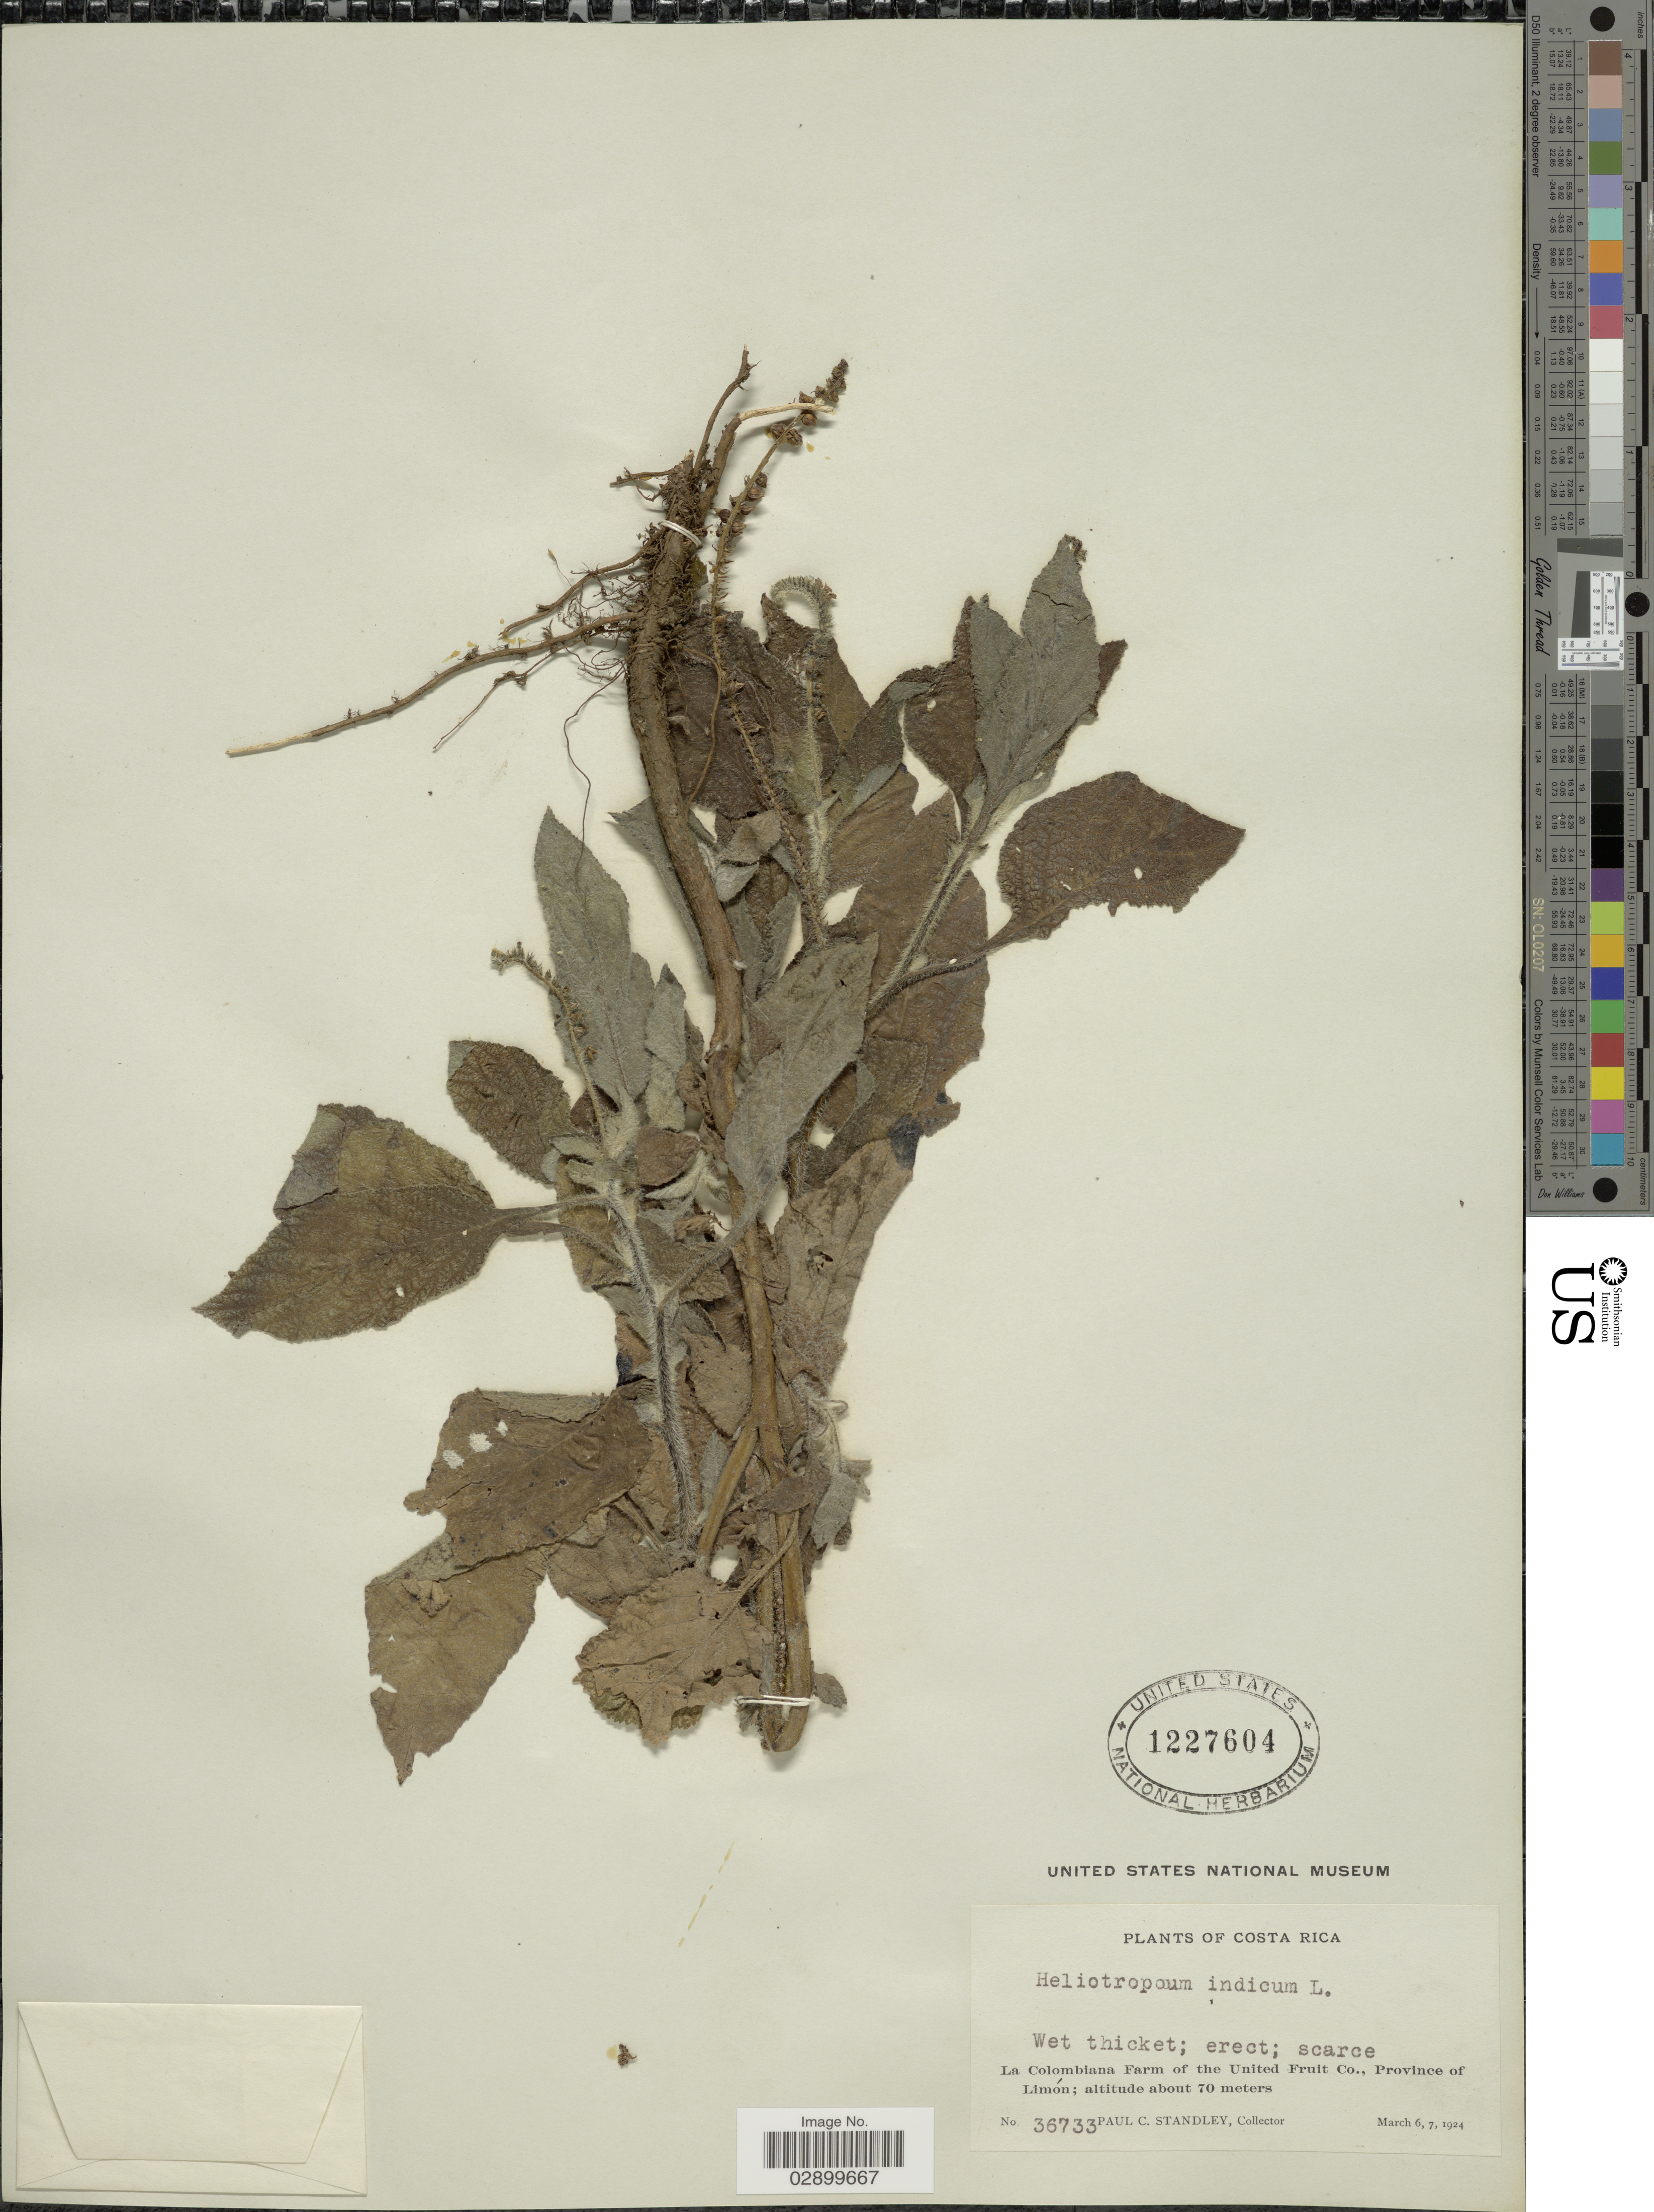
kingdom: Plantae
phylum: Tracheophyta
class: Magnoliopsida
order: Boraginales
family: Heliotropiaceae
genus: Heliotropium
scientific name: Heliotropium indicum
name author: L.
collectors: P. C. Standley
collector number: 36733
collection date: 1924-03-06/1924-03-07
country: Costa Rica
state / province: Limón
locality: La Colombiana Farm of the United Fruit Co.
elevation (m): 70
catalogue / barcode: US 1227604